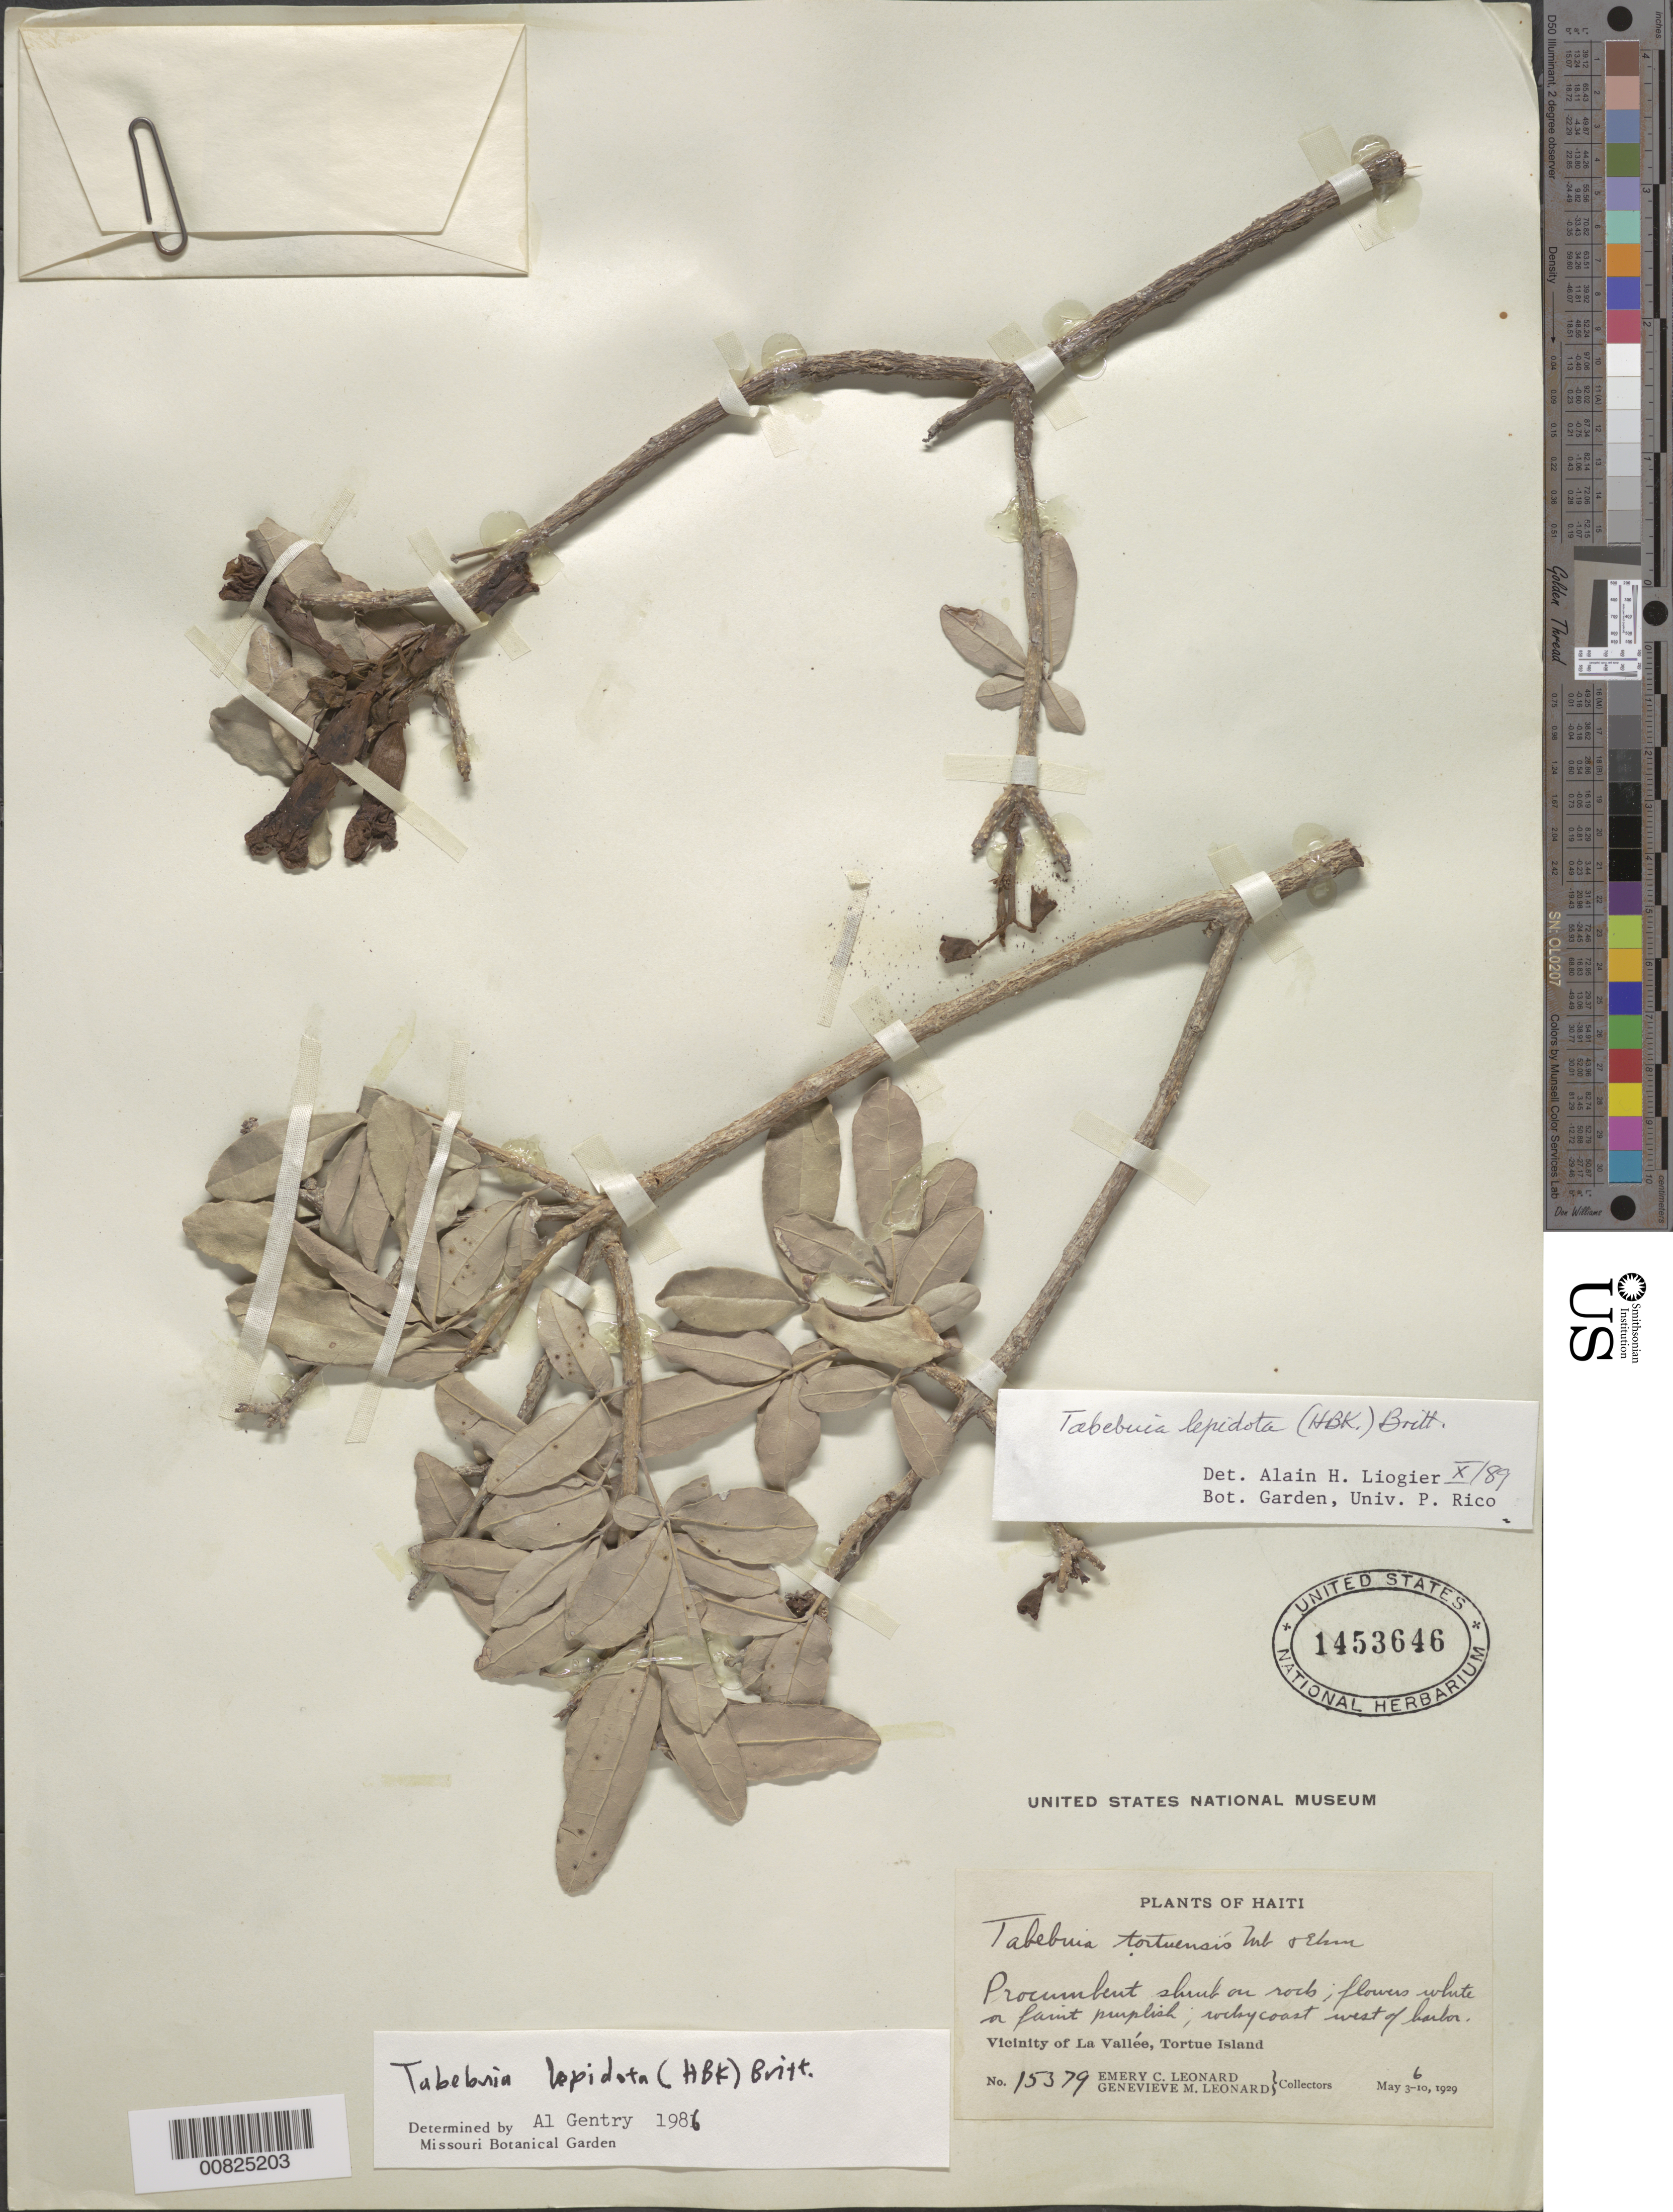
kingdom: Plantae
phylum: Tracheophyta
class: Magnoliopsida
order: Lamiales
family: Bignoniaceae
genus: Tabebuia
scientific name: Tabebuia lepidota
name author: (Kunth) Britton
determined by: Liogier, Alain H.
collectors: E. C. Leonard & G. M. Leonard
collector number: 15379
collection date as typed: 06 May 1929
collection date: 1929-05-06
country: Haiti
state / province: Nord-Ouest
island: Île de la Tortue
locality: Vicinity of La Vallée, W of harbor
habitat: Ron rocks of a rocky coast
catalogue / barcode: US 1453646